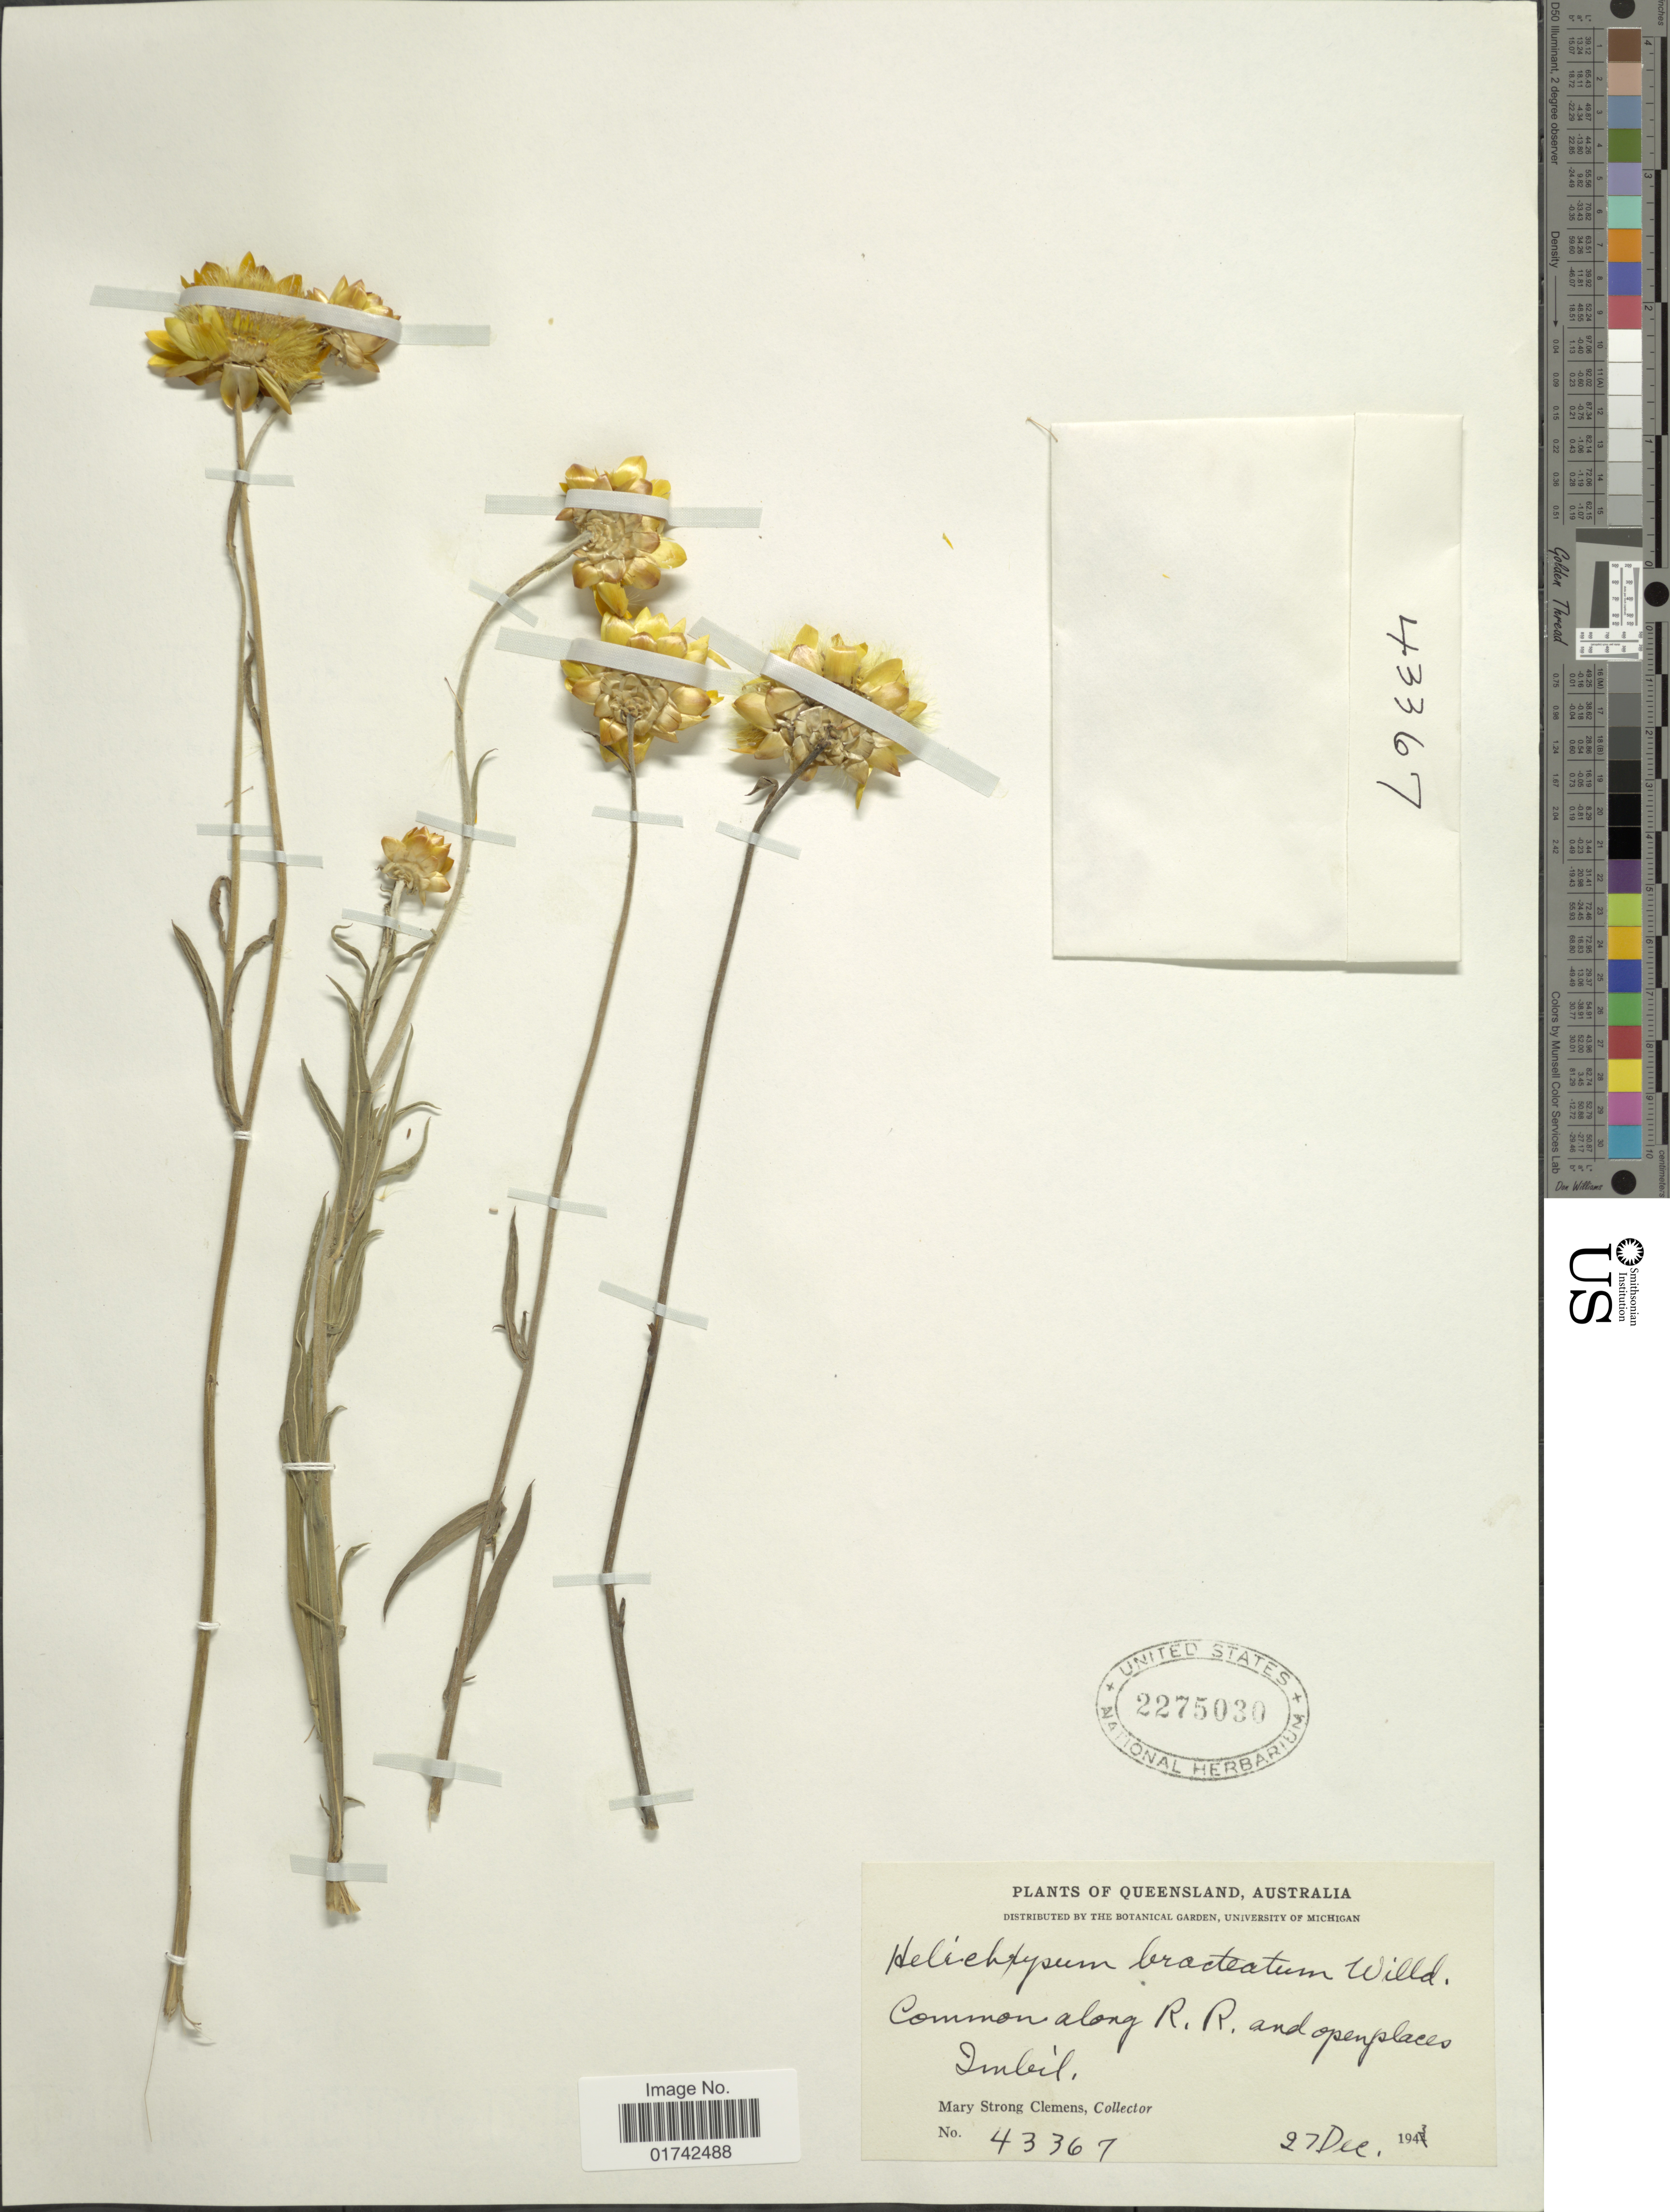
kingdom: Plantae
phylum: Tracheophyta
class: Magnoliopsida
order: Asterales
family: Asteraceae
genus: Helichrysum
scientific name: Helichrysum bracteatum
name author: (Vent.) Haw.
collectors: M. S. Clemens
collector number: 43367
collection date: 1943-12-27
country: Australia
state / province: Queensland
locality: Common along R.R. and open places Imbil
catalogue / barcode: US 2275030